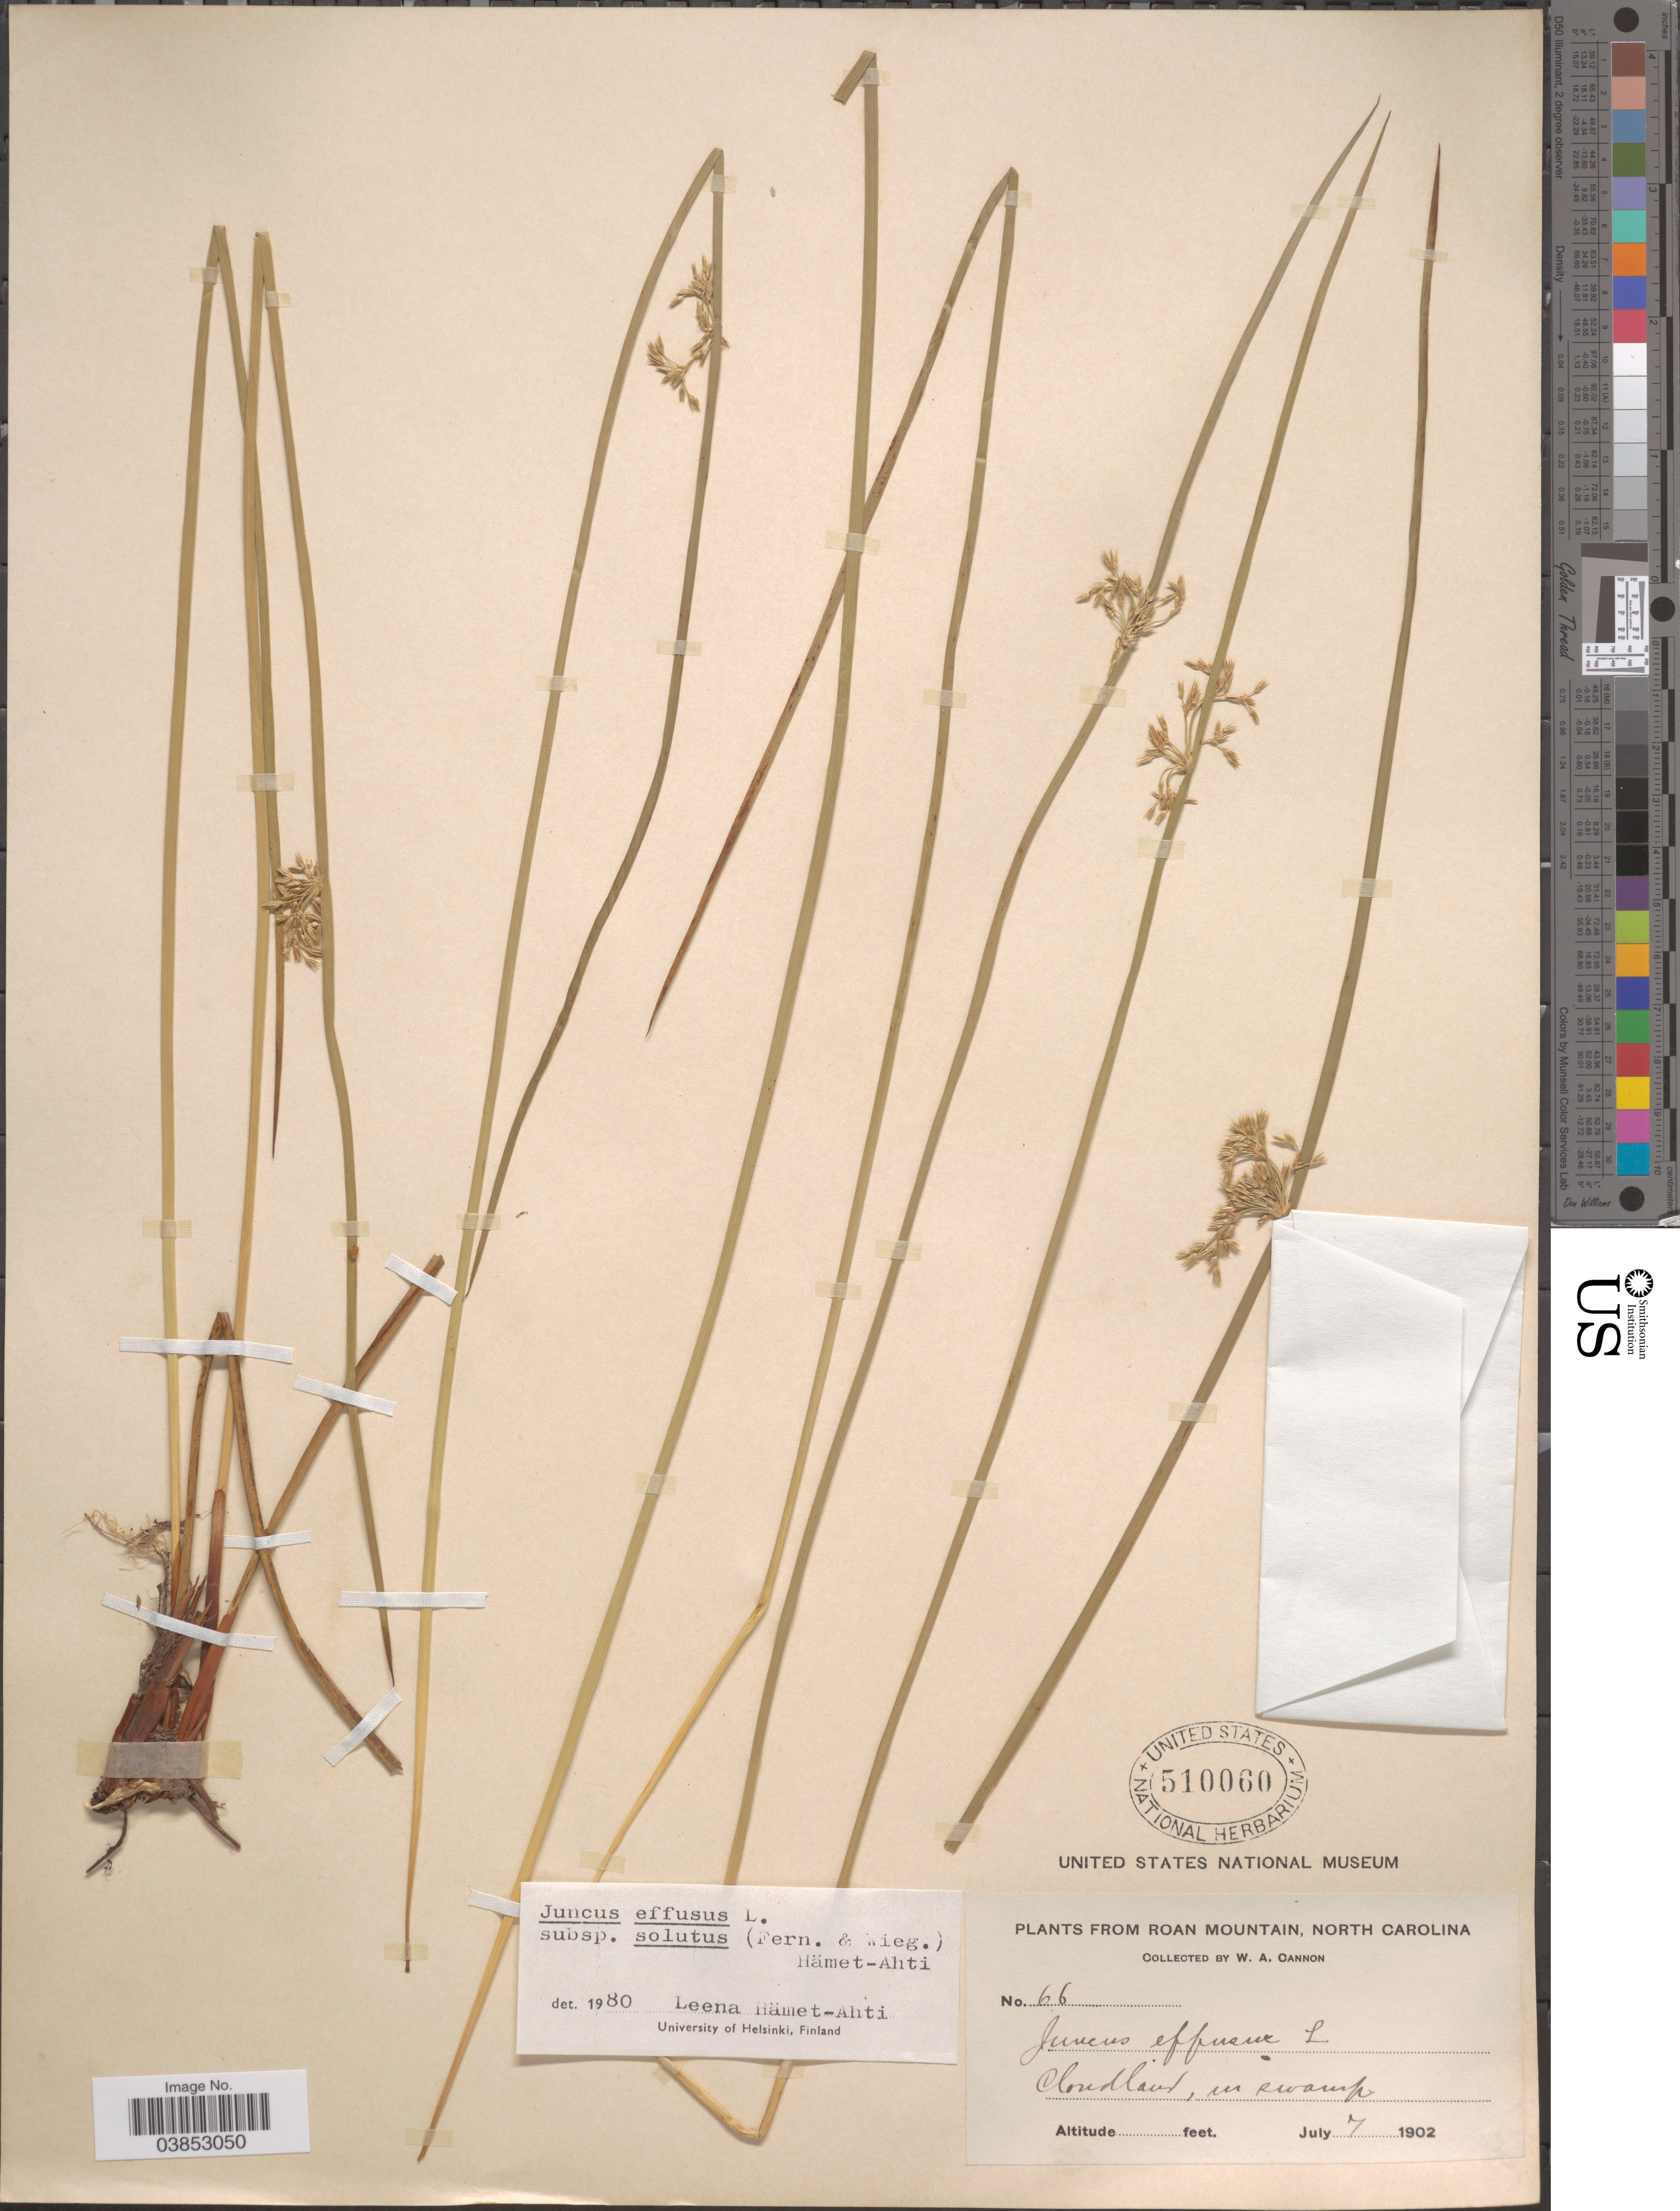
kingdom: Plantae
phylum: Tracheophyta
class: Liliopsida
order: Poales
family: Juncaceae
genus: Juncus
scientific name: Juncus effusus var. solutus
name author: Fernald & Wiegand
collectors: W. Cannon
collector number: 66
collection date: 1902-07-07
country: United States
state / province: North Carolina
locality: Roan Mountain. Cloudland.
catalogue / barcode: US 510060